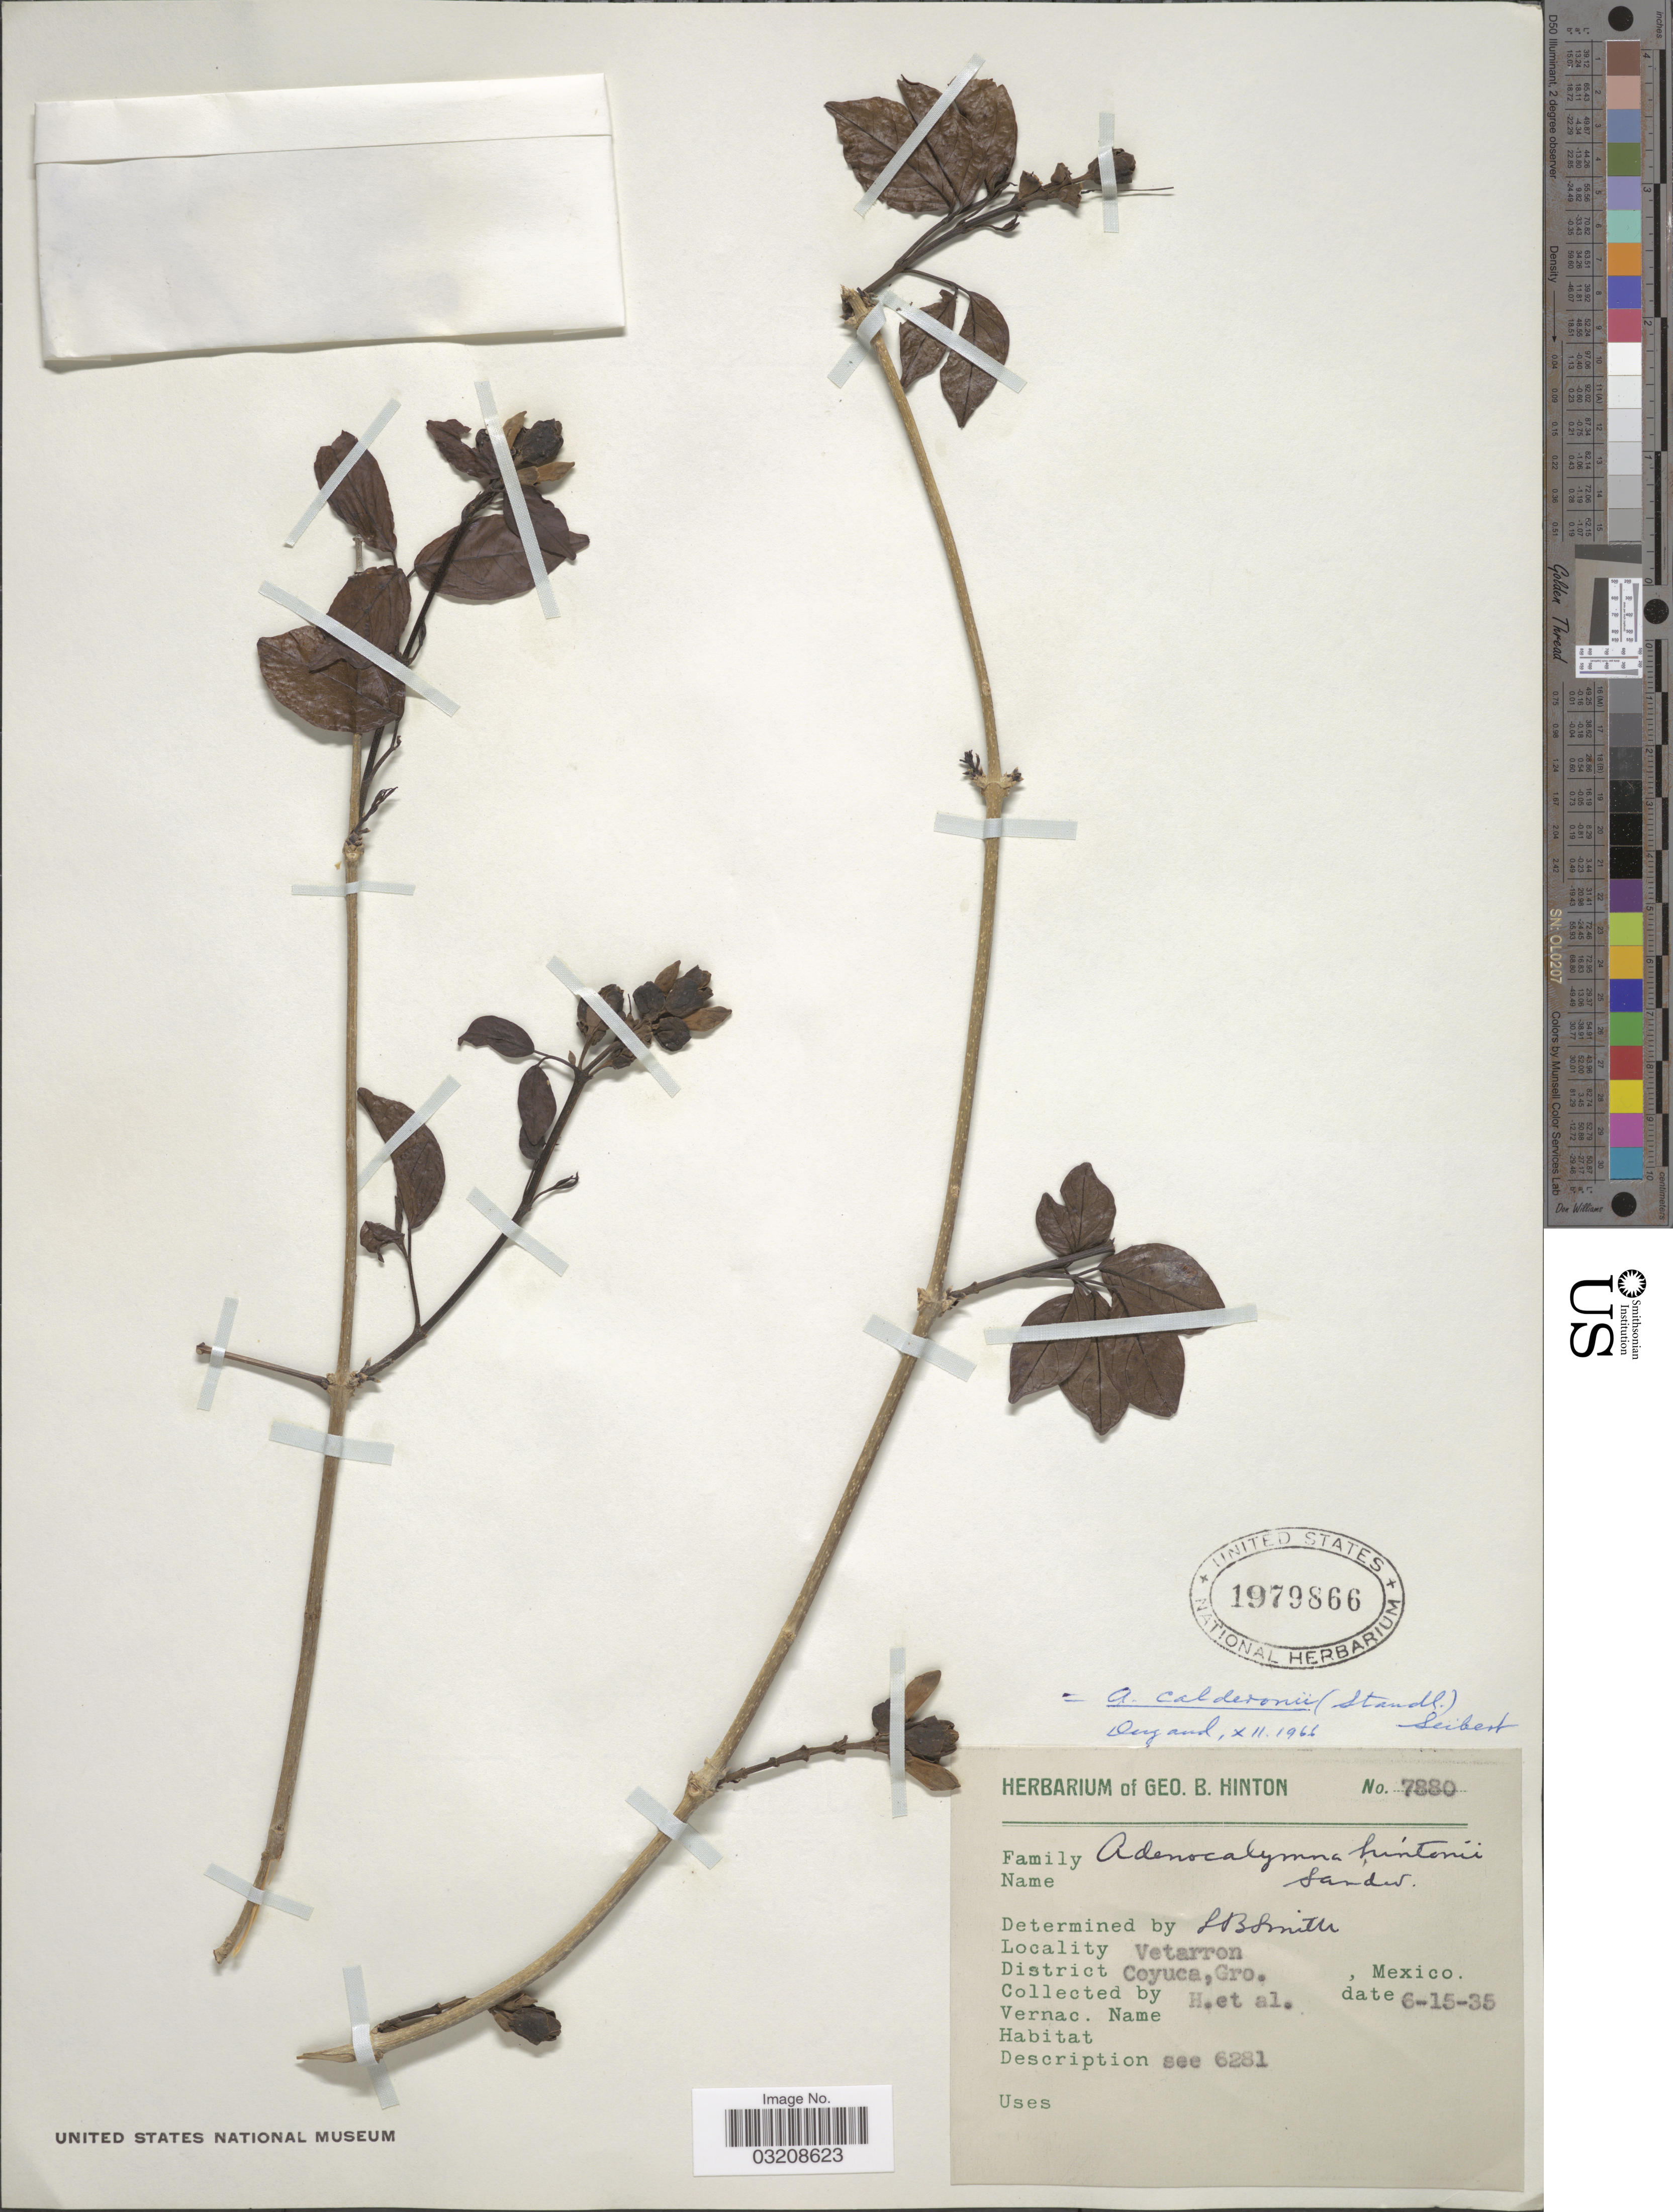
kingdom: Plantae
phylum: Tracheophyta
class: Magnoliopsida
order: Lamiales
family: Bignoniaceae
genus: Adenocalymma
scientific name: Adenocalymma calderonii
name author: (Standl.) Seibert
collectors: G. B. Hinton & et al.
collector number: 7880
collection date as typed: Transcribed d/m/y: 15/6/35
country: Mexico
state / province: Guerrero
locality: Vetarron, District Coyuca.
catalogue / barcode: US 1979866